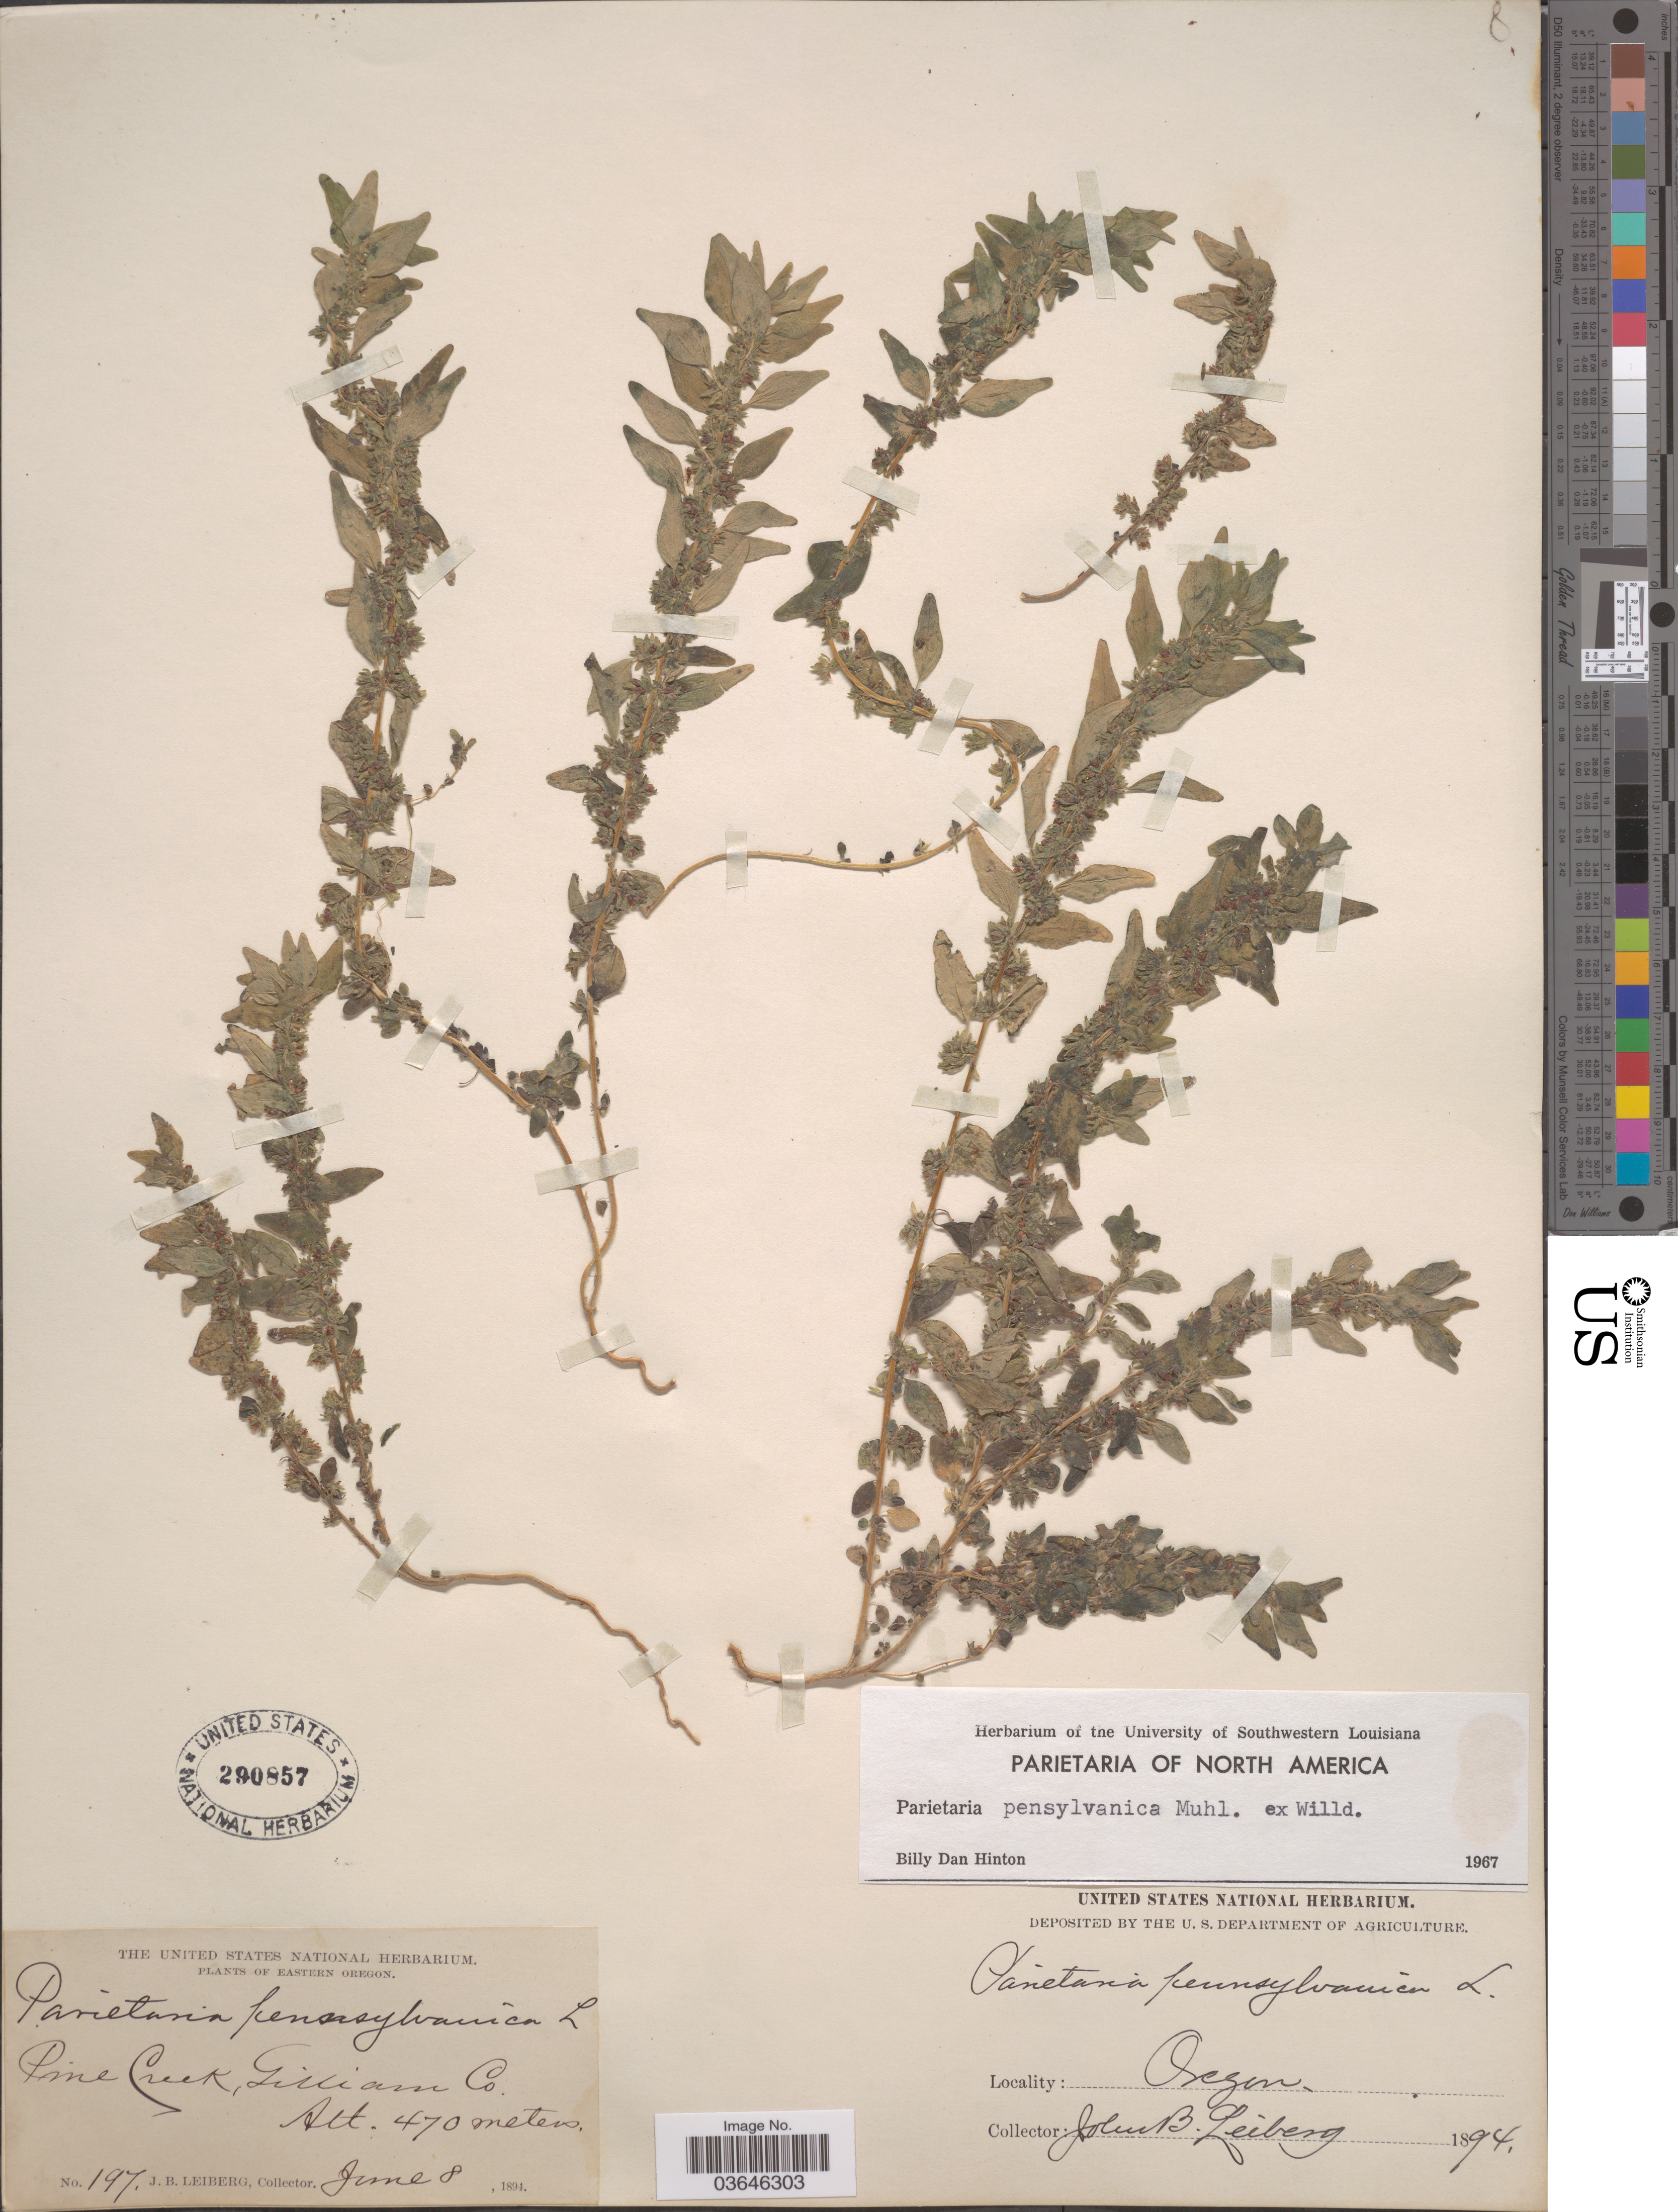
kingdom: Plantae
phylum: Tracheophyta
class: Magnoliopsida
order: Rosales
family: Urticaceae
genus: Parietaria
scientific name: Parietaria pensylvanica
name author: Muhl. ex Willd.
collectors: J. B. Leiberg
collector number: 197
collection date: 1894-06-08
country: United States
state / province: Oregon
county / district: Wheeler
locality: Eastern Oregon. Pine Creek, Gilliam Co.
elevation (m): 470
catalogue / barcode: US 290857